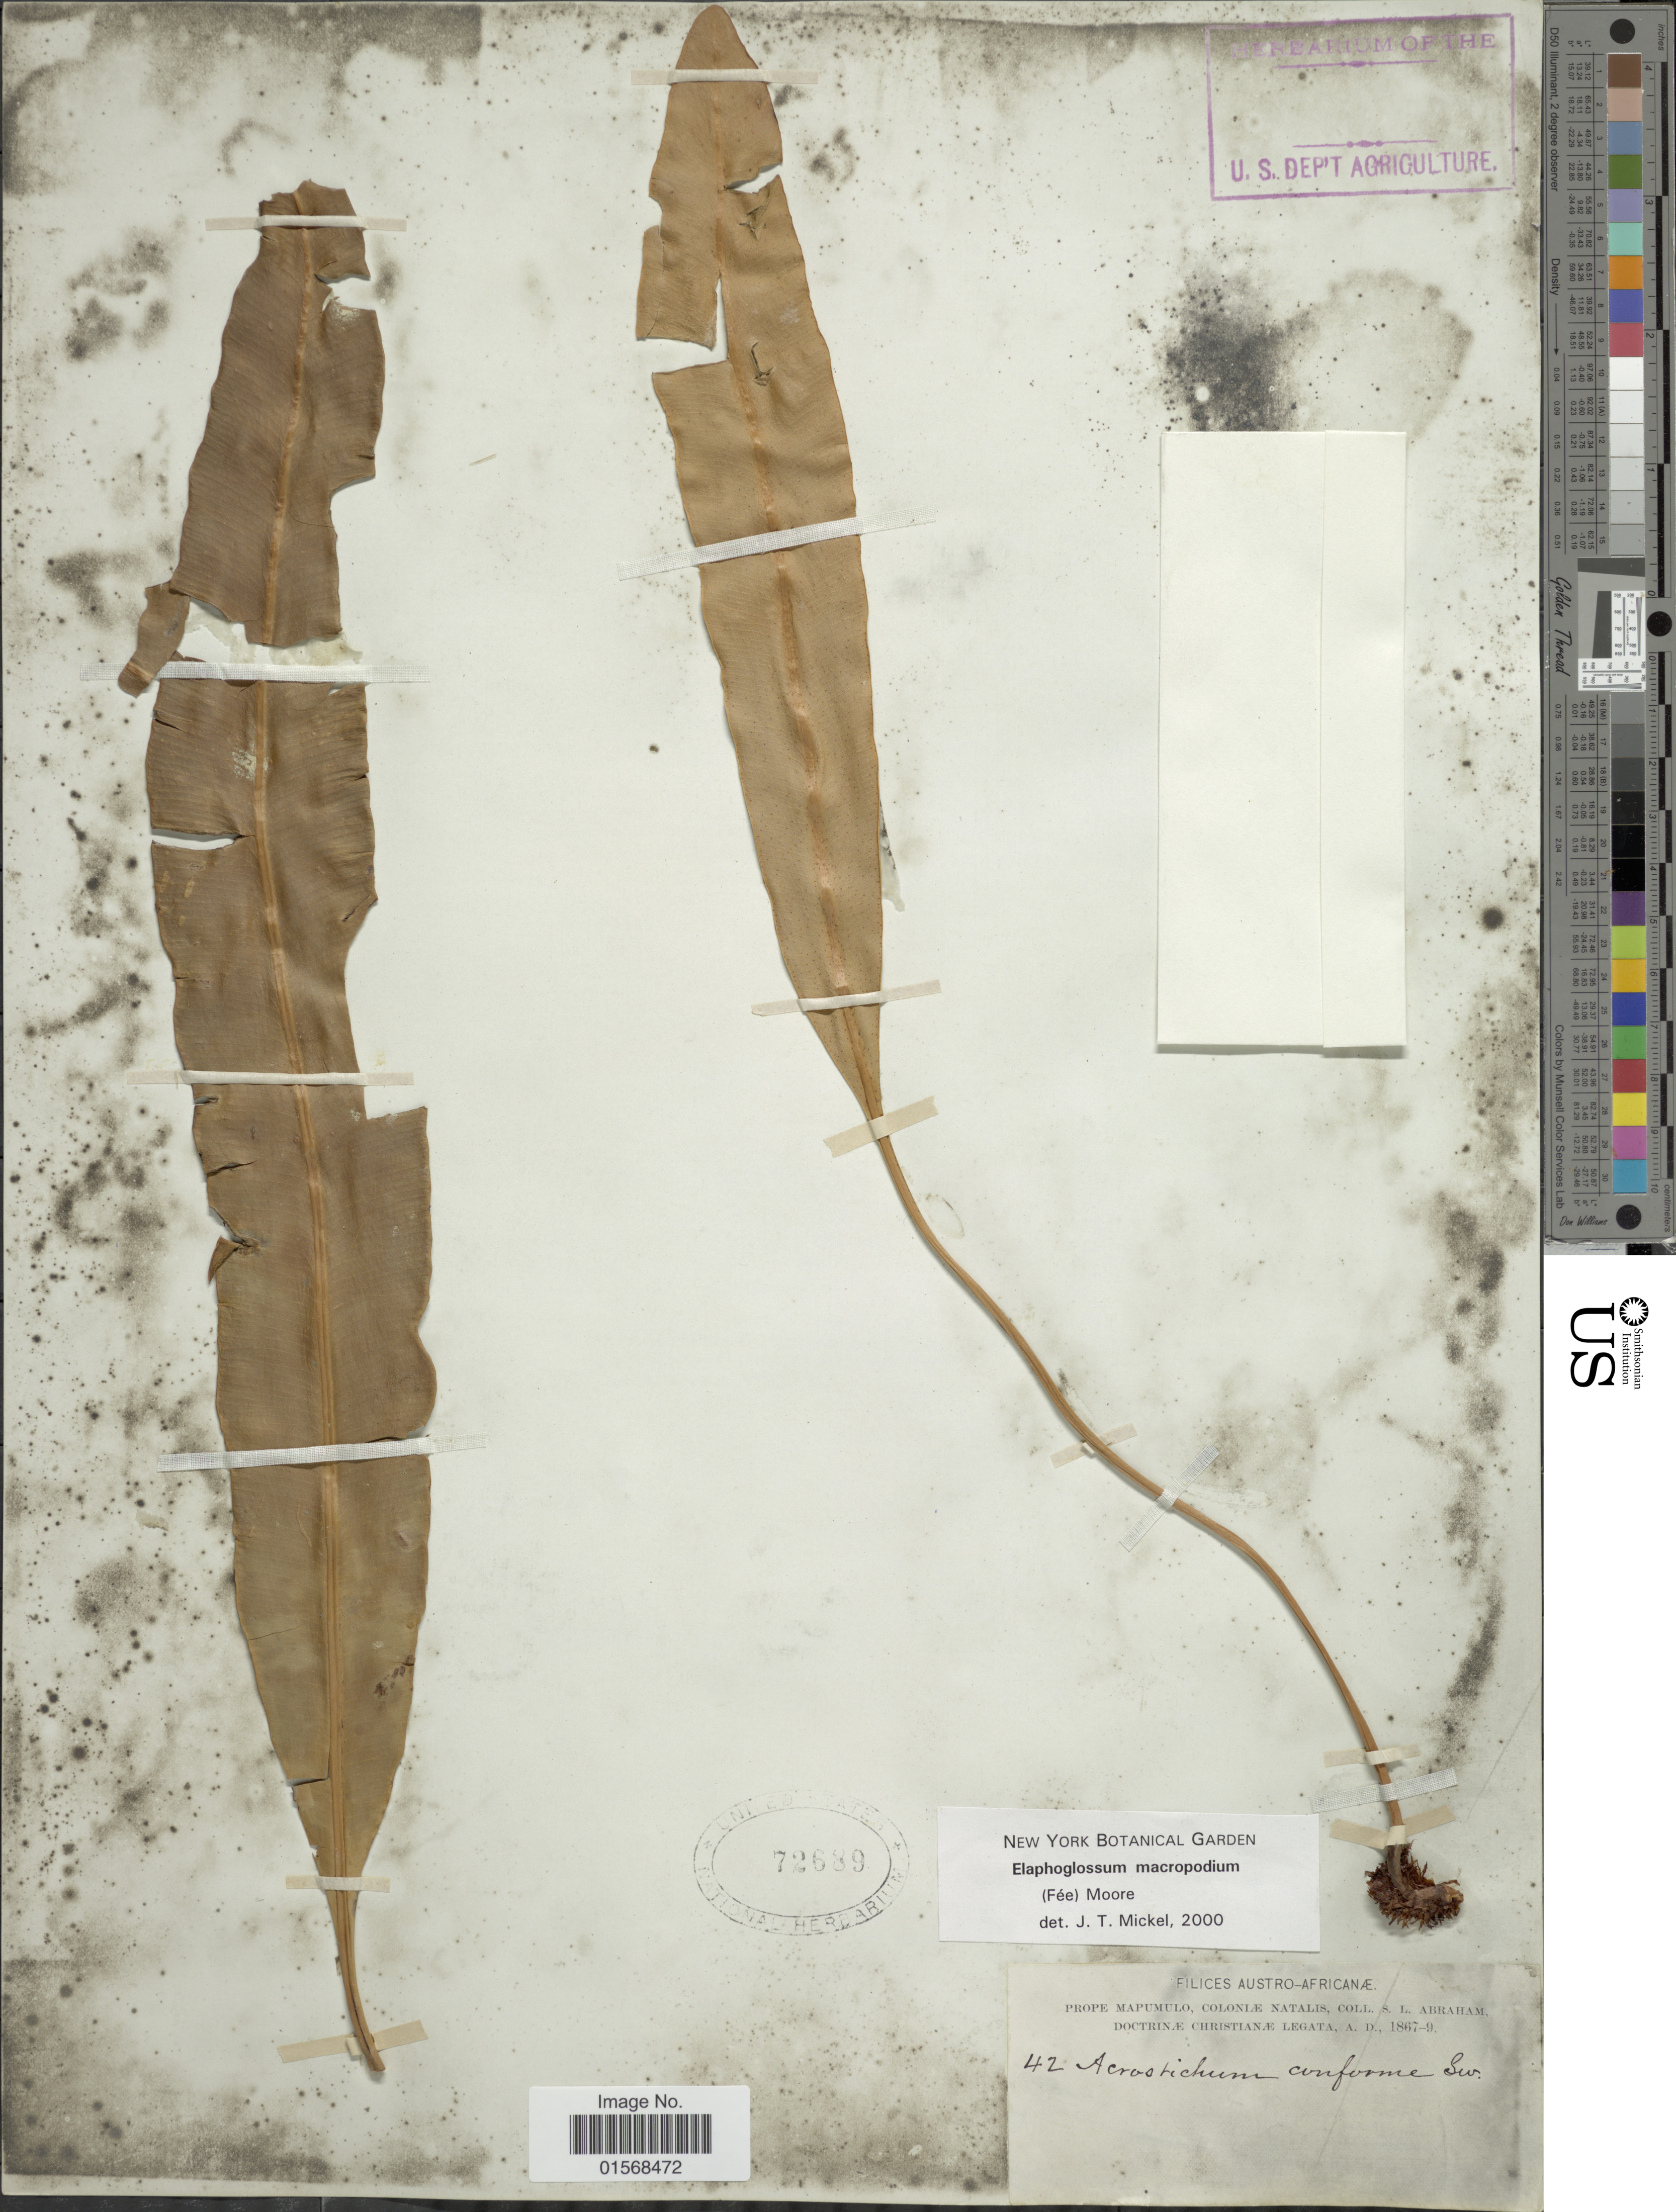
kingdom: Plantae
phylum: Tracheophyta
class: Polypodiopsida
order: Polypodiales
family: Dryopteridaceae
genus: Elaphoglossum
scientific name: Elaphoglossum macropodium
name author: (Fée) T. Moore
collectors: S. Abraham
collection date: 1867/1869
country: South Africa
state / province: KwaZulu-Natal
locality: Austro-Africanae, Prope Mapumulo, Coloniae Natalis.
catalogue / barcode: US 72689